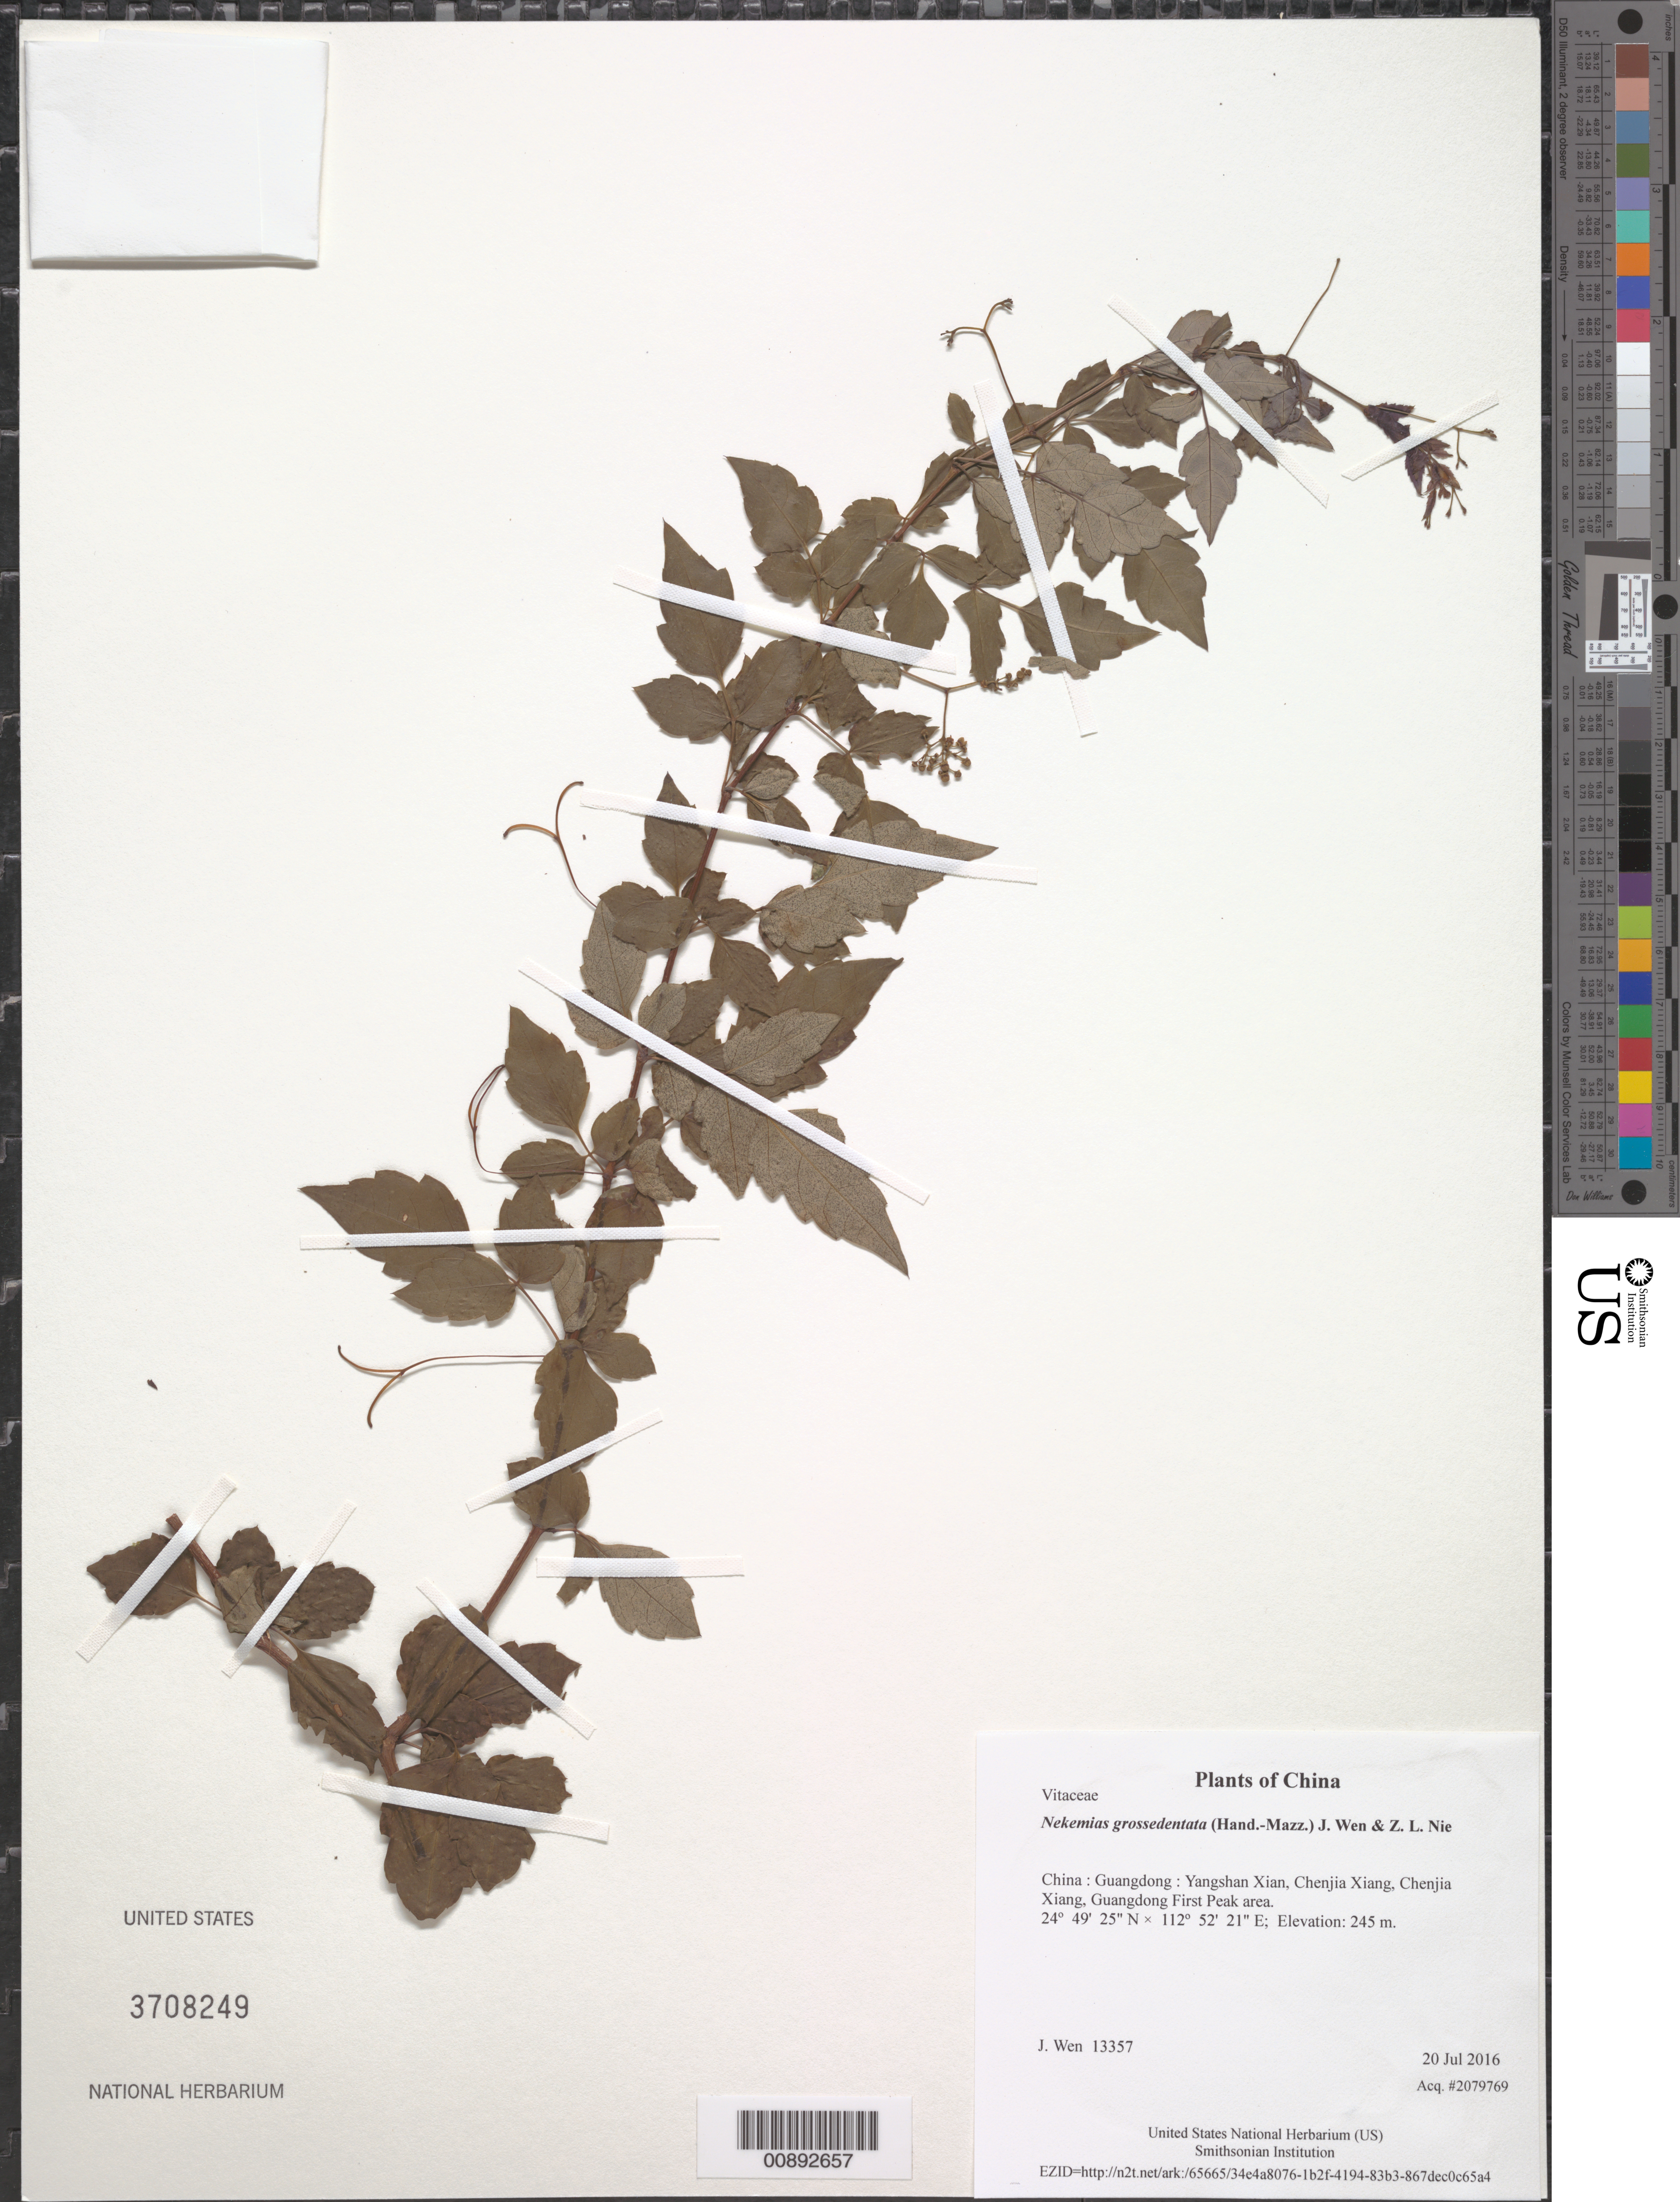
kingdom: Plantae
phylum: Tracheophyta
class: Magnoliopsida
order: Vitales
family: Vitaceae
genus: Nekemias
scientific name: Nekemias grossedentata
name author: (Hand.-Mazz.) J. Wen & Z. L. Nie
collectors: J. Wen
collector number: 13357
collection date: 2016-07-20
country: China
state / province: Guangdong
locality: Yangshan Xian, Chenjia Xiang, Chenjia Xiang, Guangdong First Peak area.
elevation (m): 245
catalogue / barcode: US 3708249